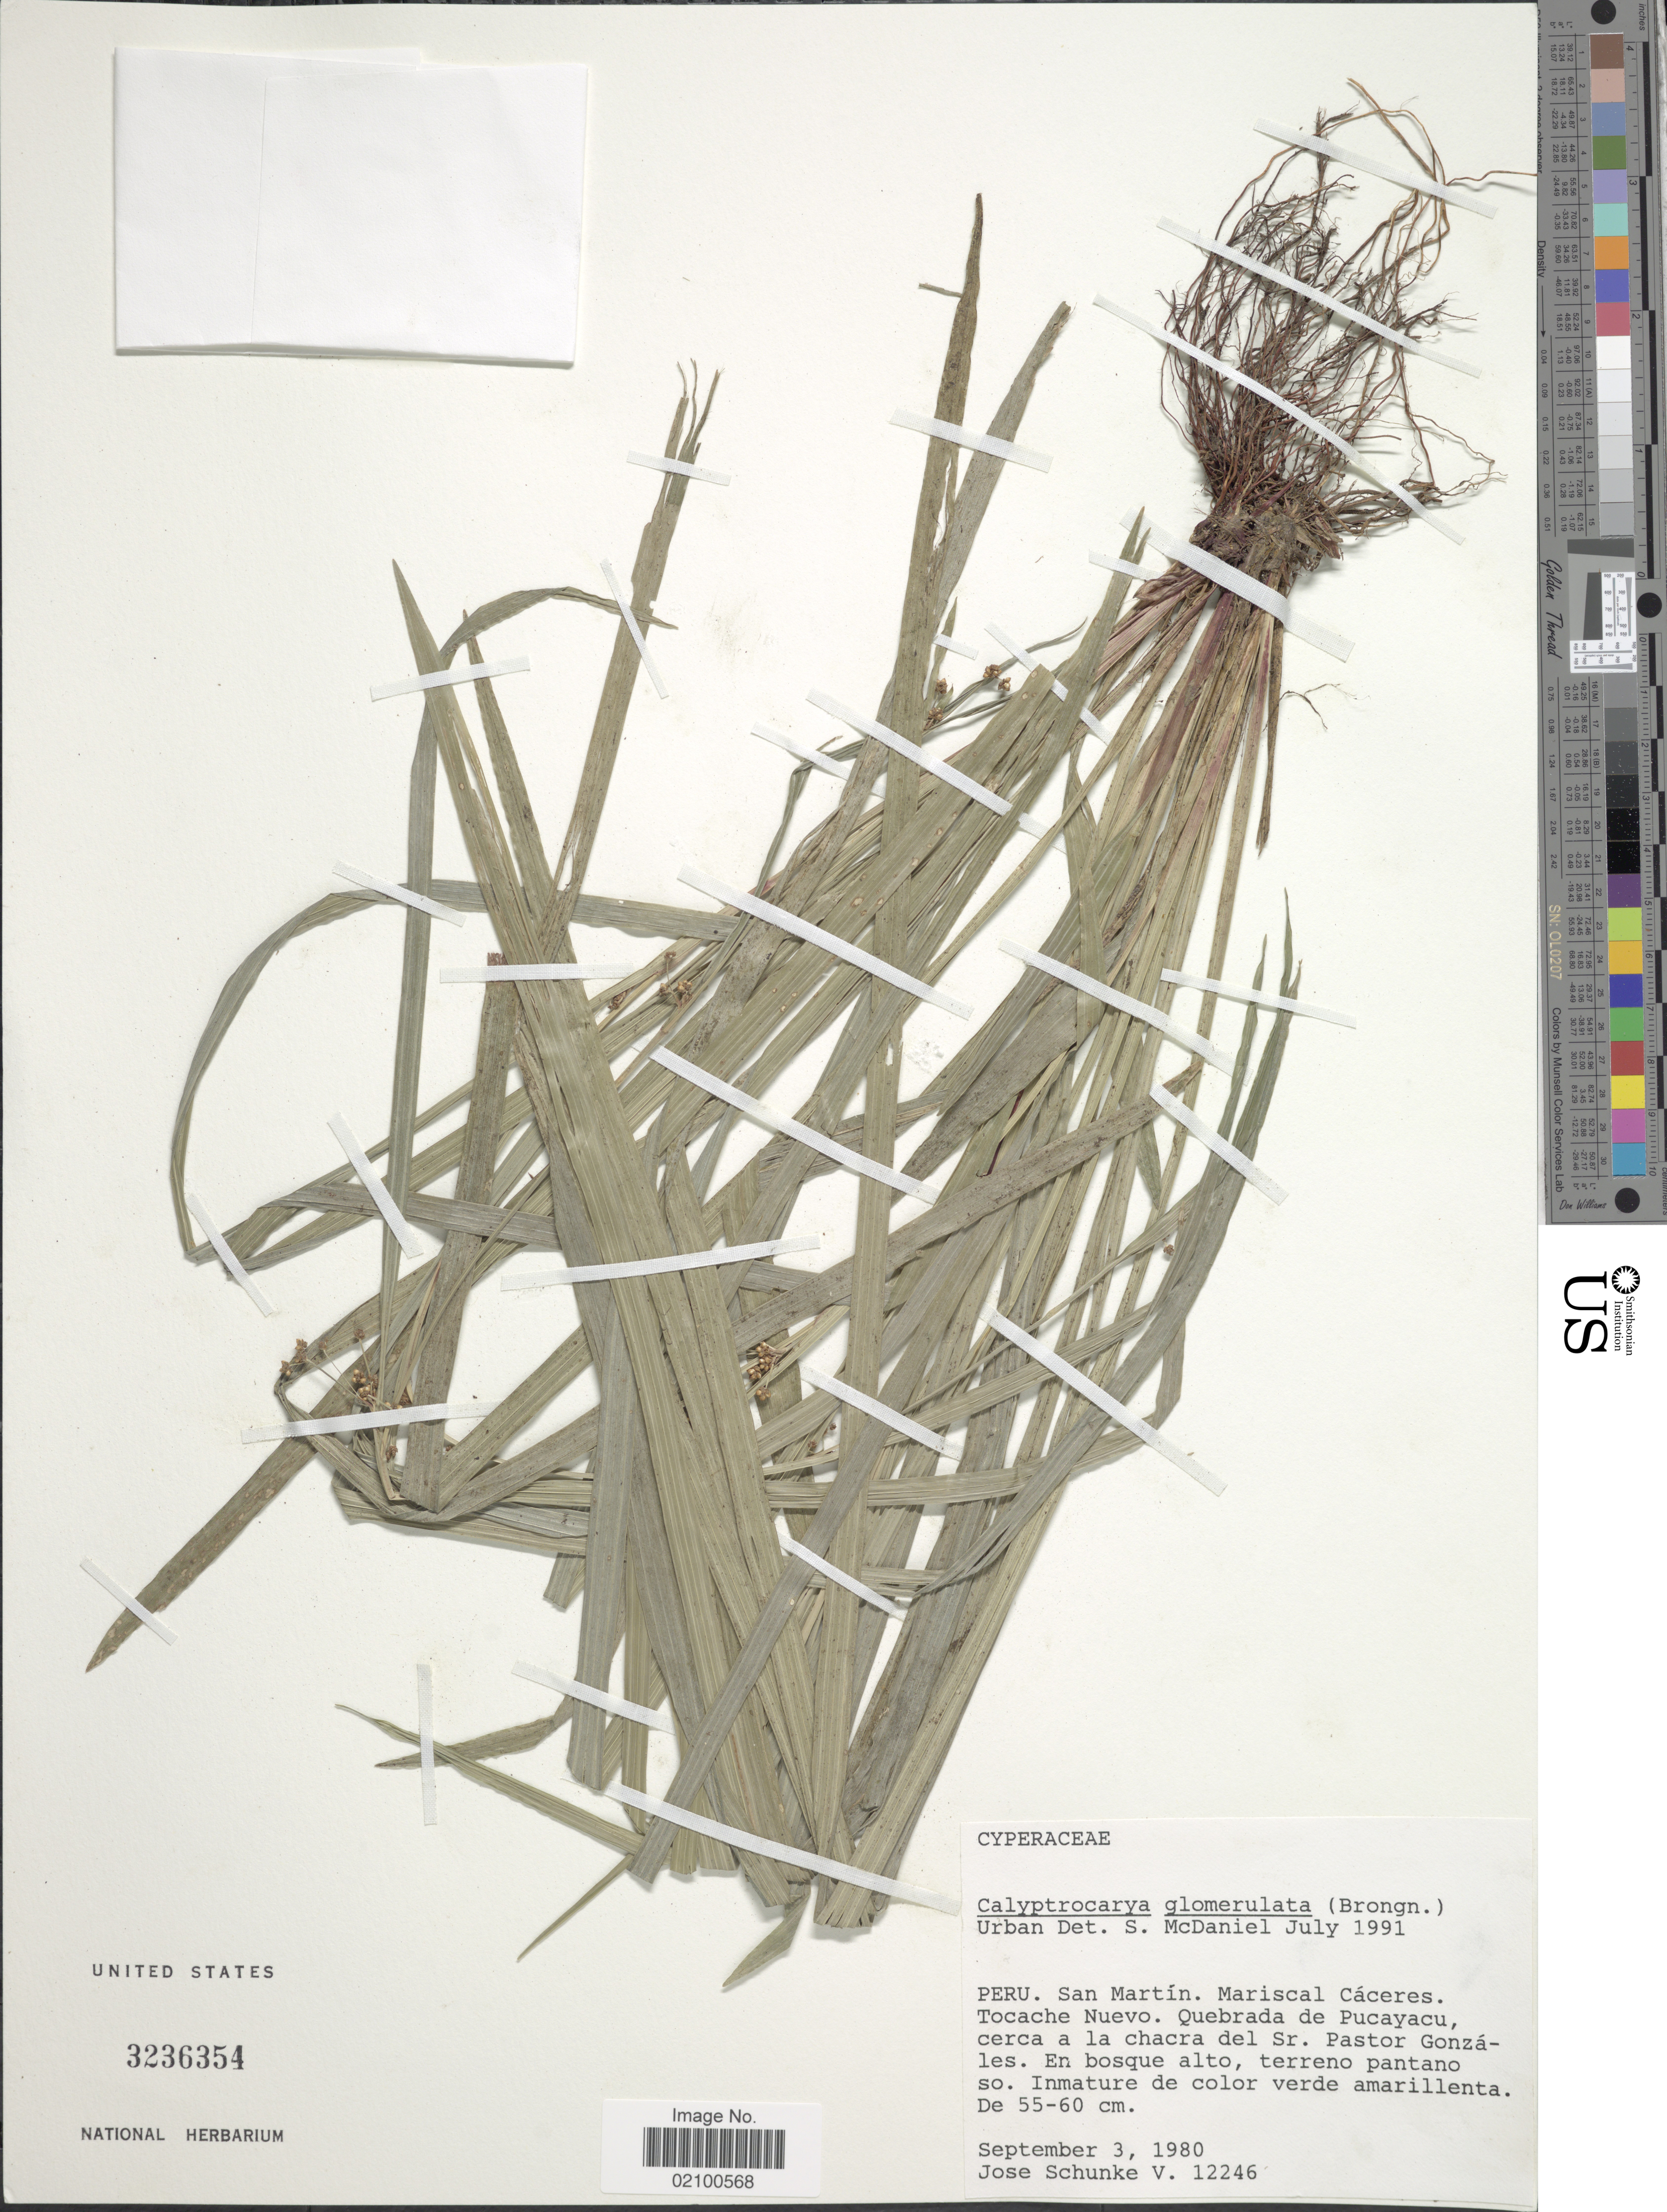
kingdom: Plantae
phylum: Tracheophyta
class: Liliopsida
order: Poales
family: Cyperaceae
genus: Calyptrocarya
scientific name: Calyptrocarya glomerulata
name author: (Brongn.) Urb.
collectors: J. M. Schunke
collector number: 12246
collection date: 1980-09-03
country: Peru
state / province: San Martín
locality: Mariscal Caceres. Tocache Nuevo. Quebrada de Pucayacu, cerca a la chacra del Sr. Pastor Gonzales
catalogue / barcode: US 3236354